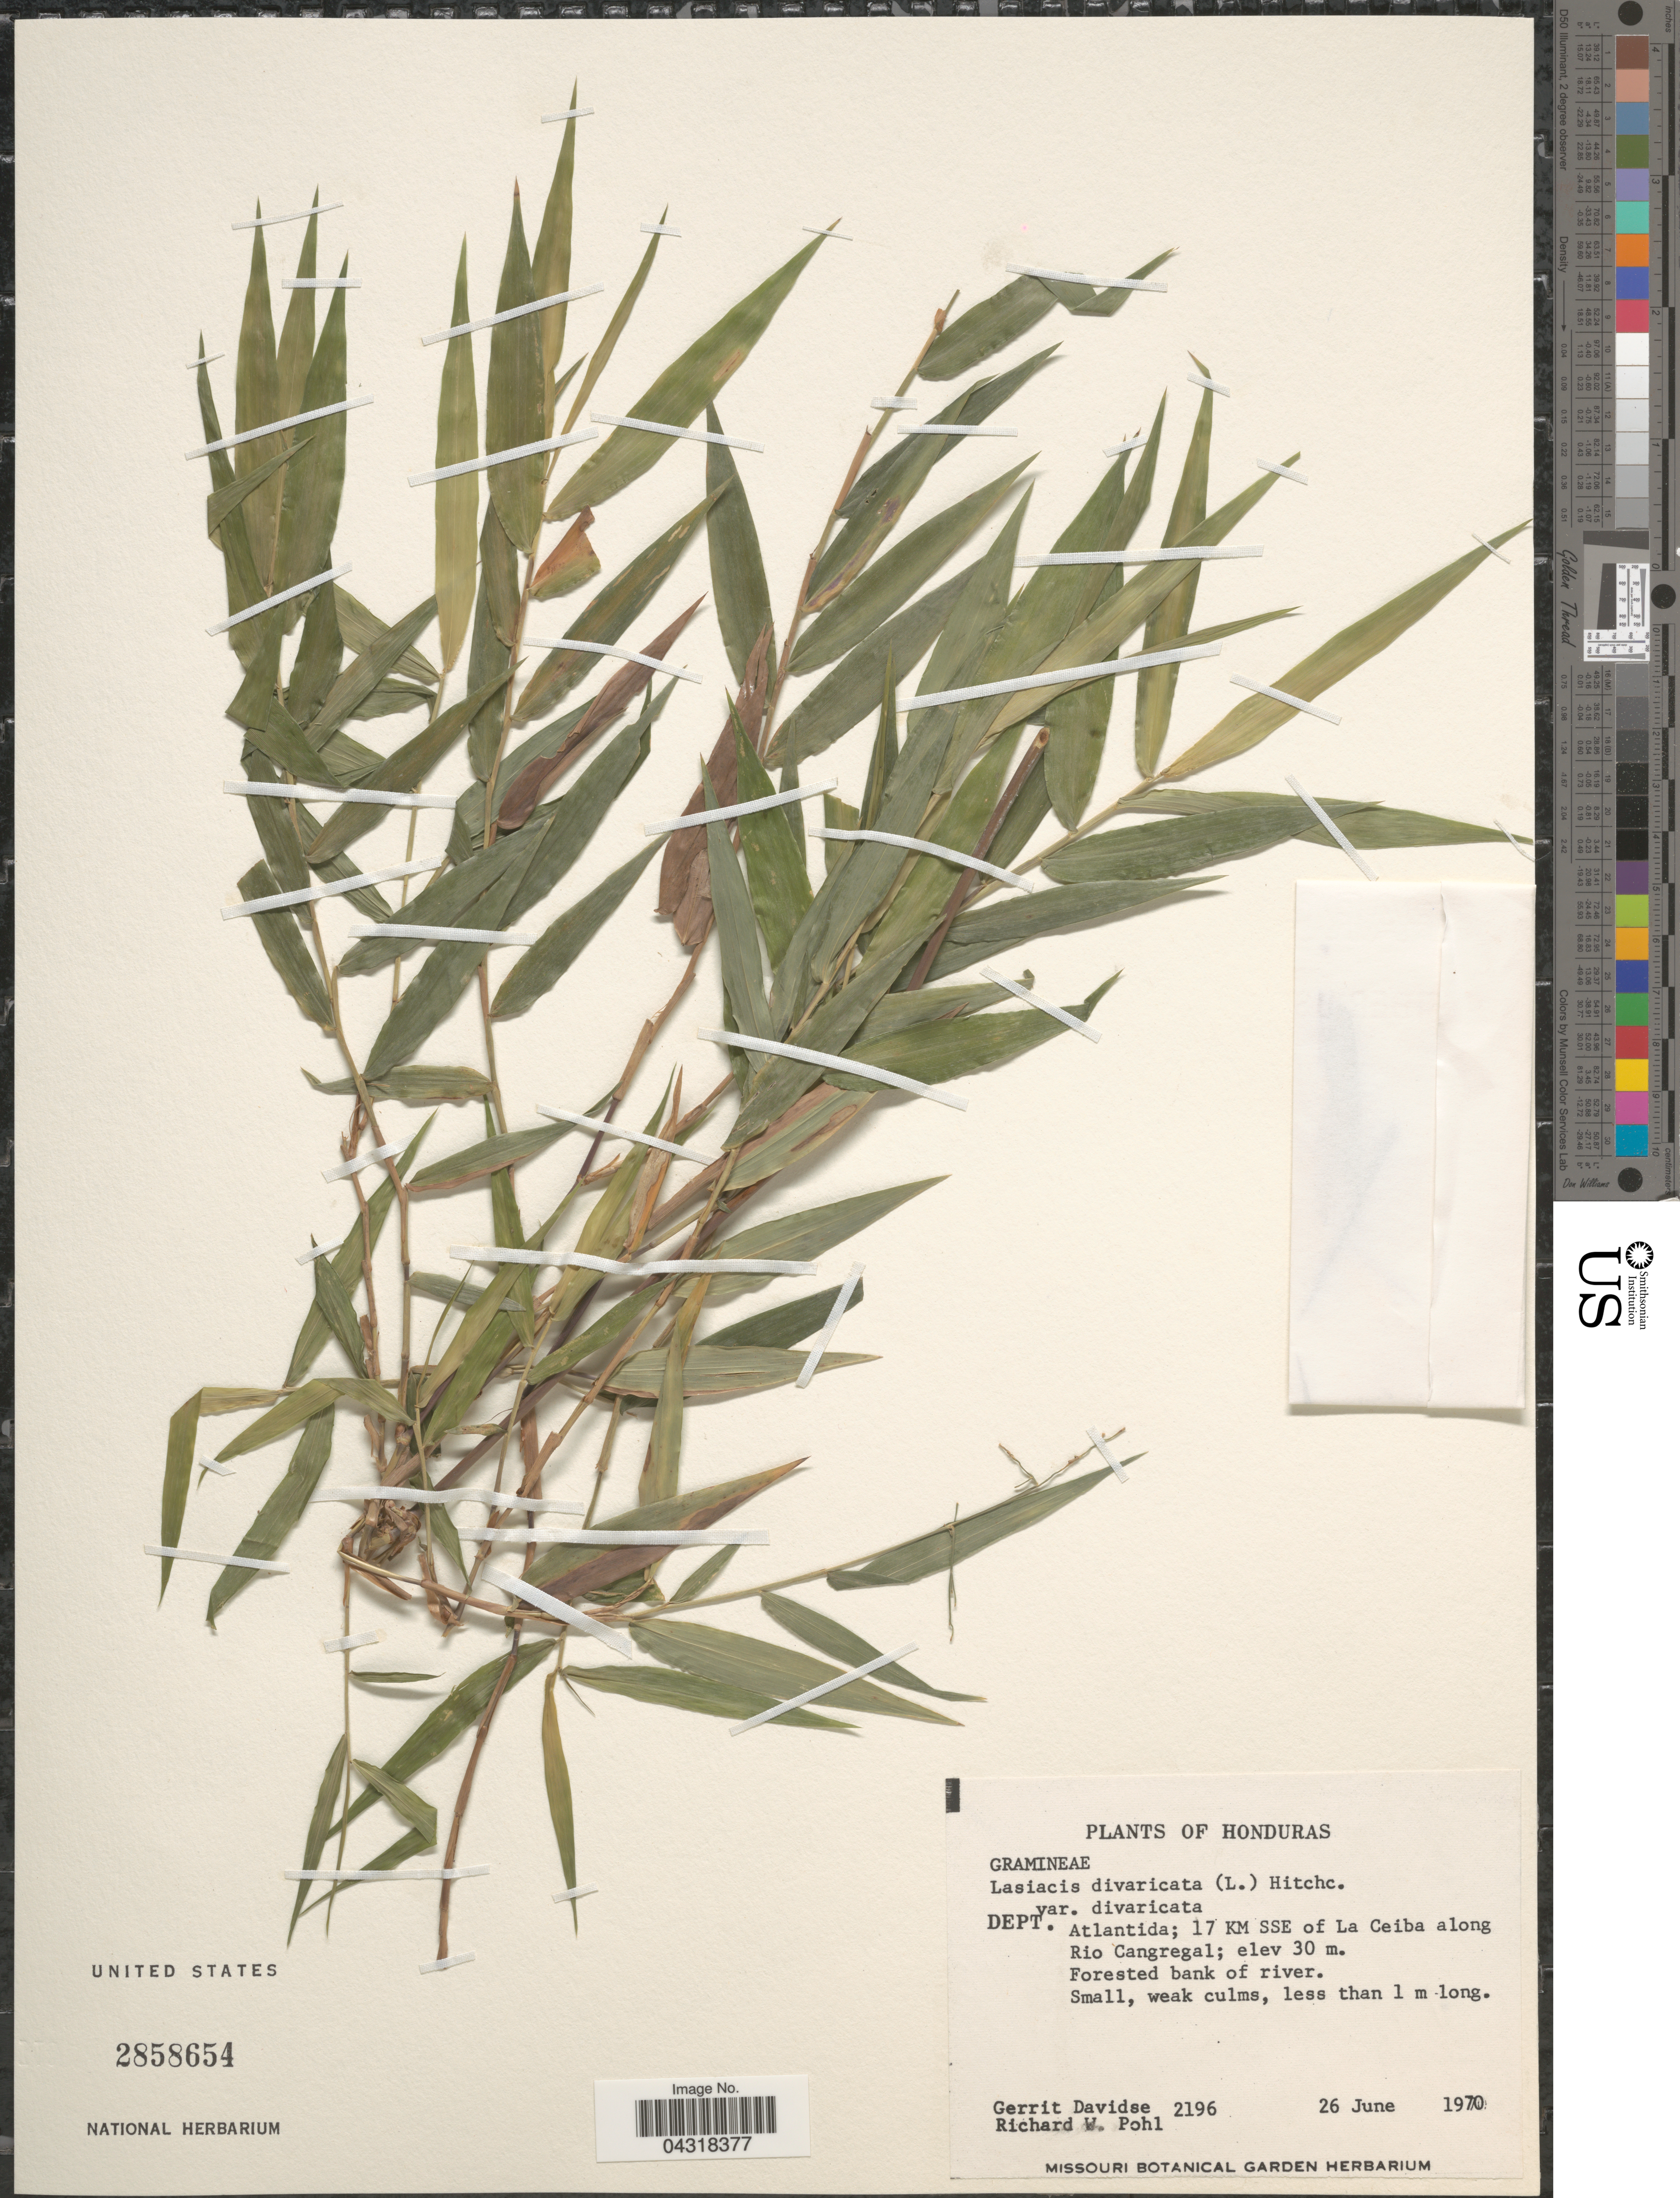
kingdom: Plantae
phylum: Tracheophyta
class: Liliopsida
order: Poales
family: Poaceae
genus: Lasiacis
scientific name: Lasiacis divaricata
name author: (L.) Hitchc.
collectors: G. Davidse & R. W. Pohl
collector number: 2196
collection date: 1970-06-26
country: Honduras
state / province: Atlantida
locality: Dept. Atlantida; 17 KM SSE of La Ceiba along Rio Cangregal. Forested bank of river.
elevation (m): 30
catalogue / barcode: US 2858654